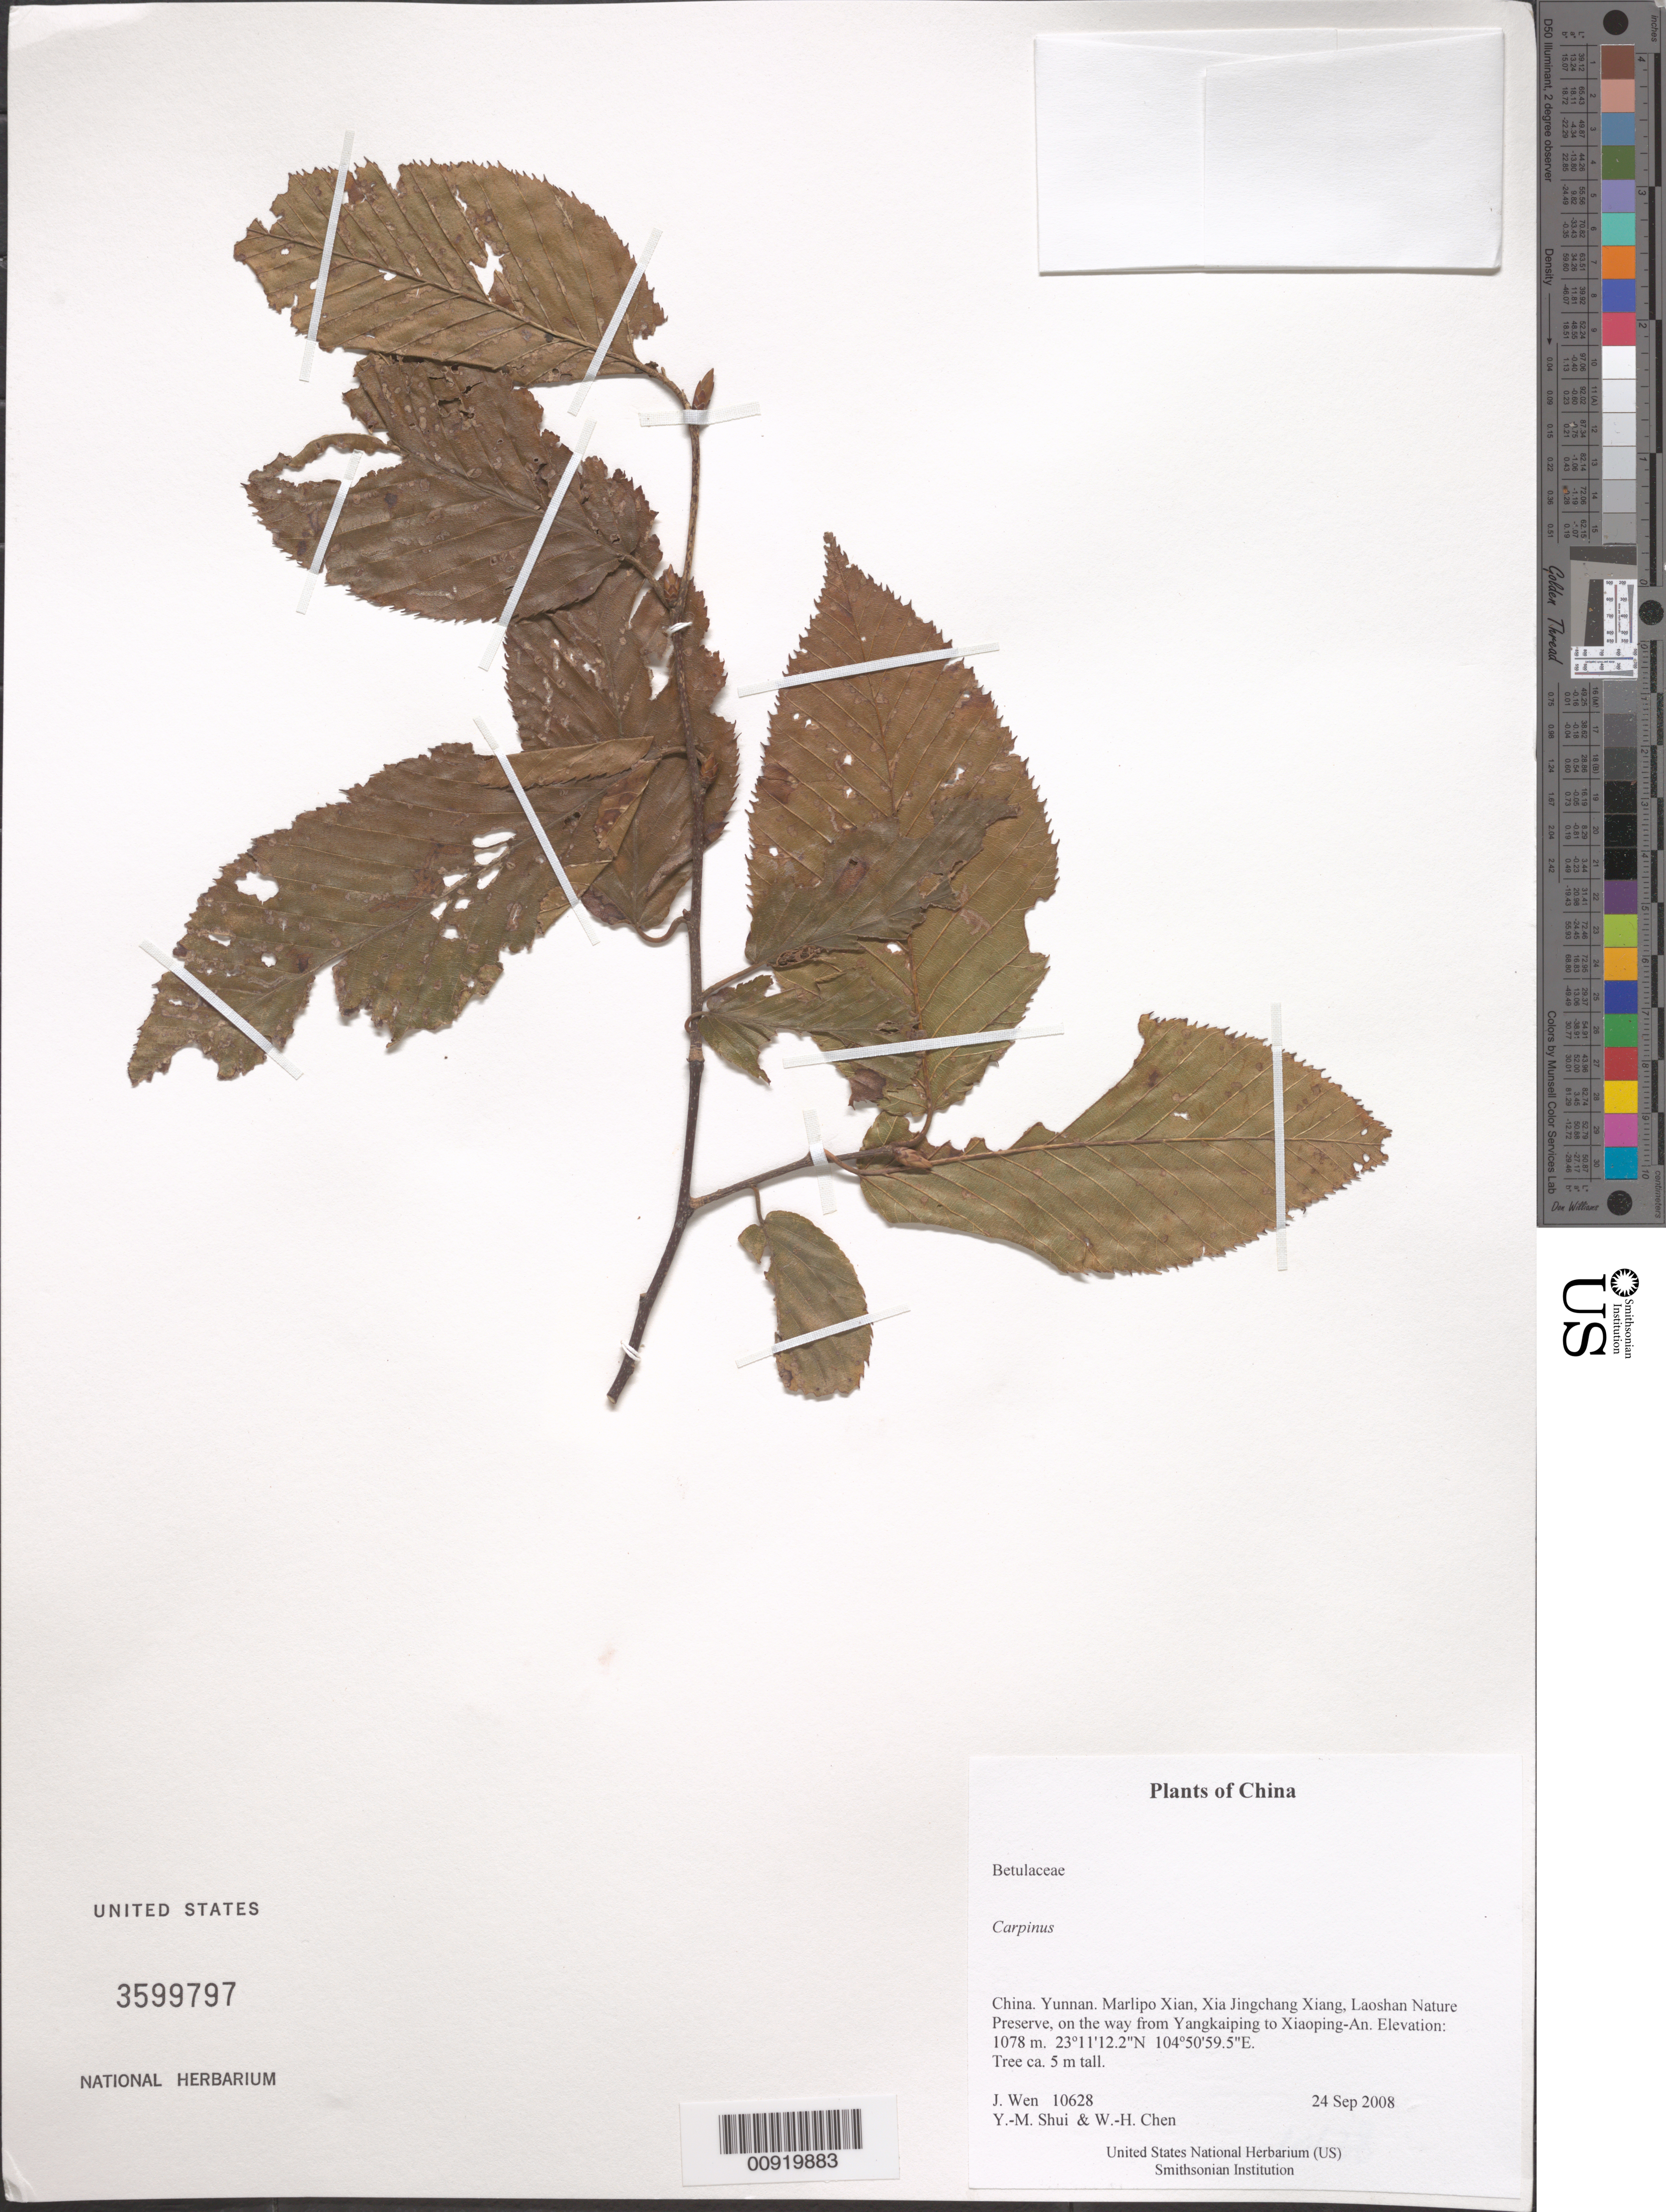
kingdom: Plantae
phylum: Tracheophyta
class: Magnoliopsida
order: Fagales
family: Betulaceae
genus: Carpinus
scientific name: Carpinus sp.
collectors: J. Wen, Y. Shui & W. Chen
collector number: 10628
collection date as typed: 24 Sep 2008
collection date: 2008-09-24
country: China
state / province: Yunnan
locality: Marlipo Xian, Xia Jingchang Xiang, Laoshan Nature Preserve, on the way from Yangkaiping to Xiaoping-An.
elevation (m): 1078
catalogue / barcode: US 3599797